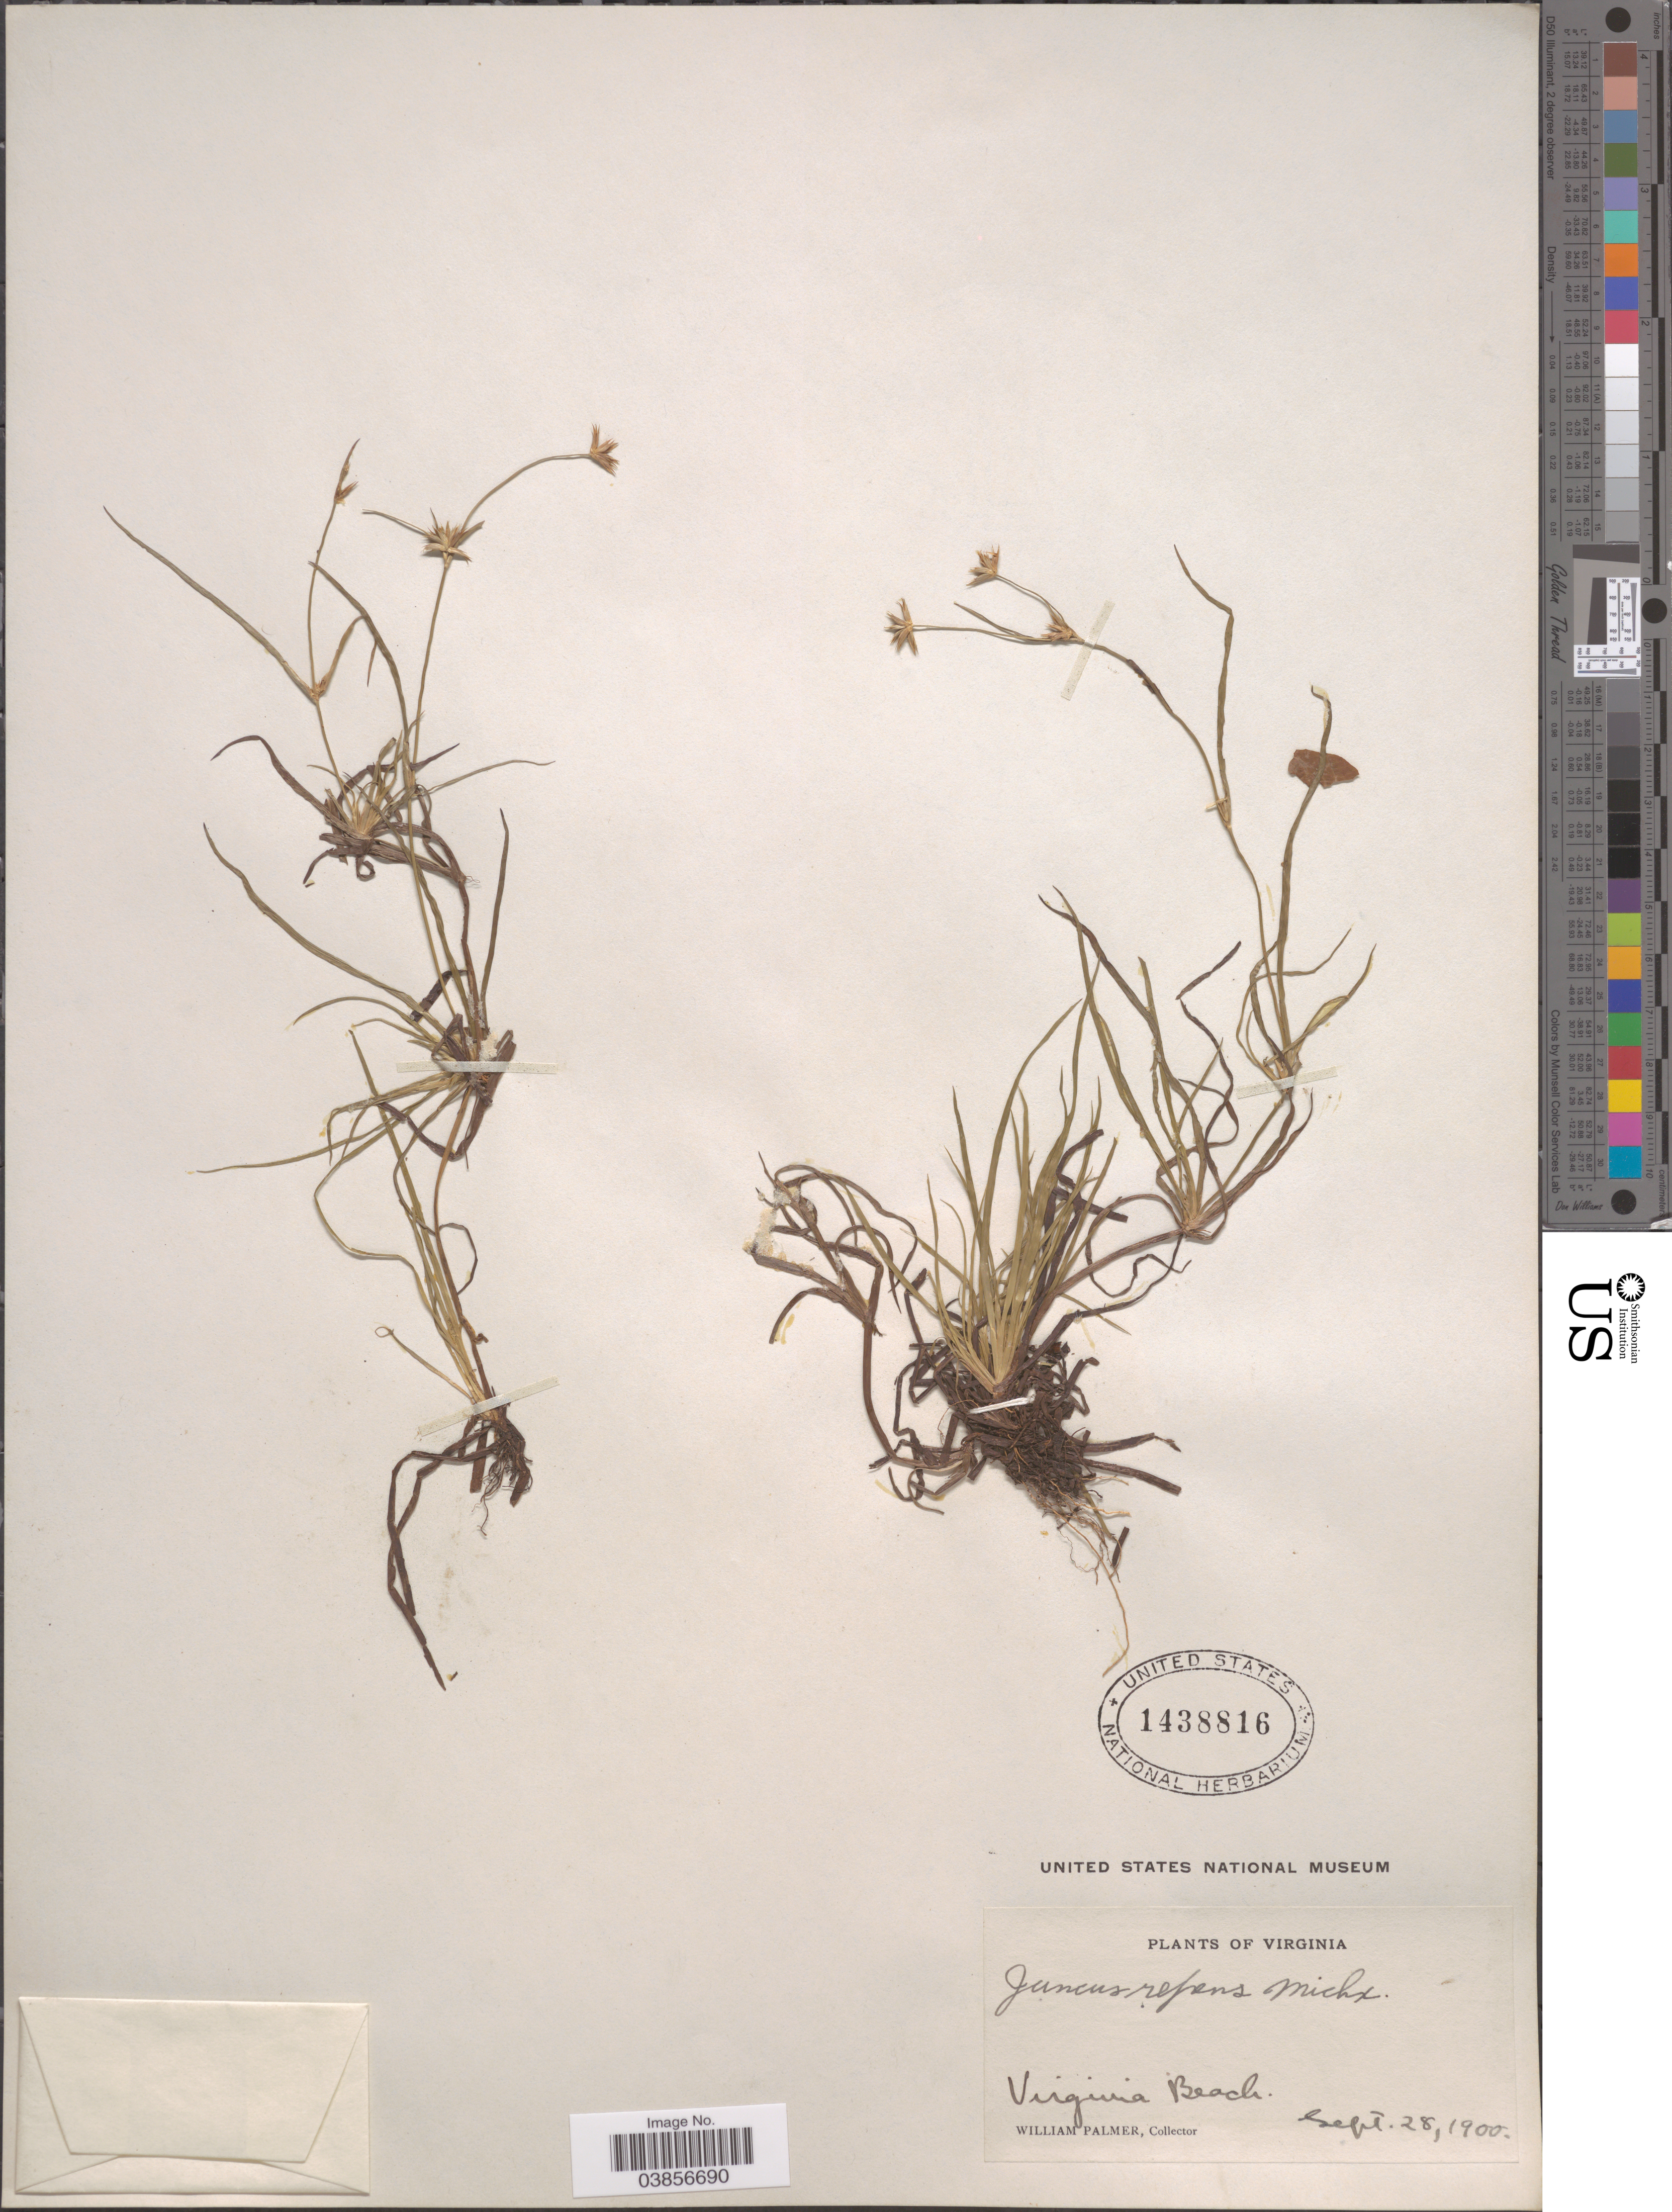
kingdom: Plantae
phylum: Tracheophyta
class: Liliopsida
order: Poales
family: Juncaceae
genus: Juncus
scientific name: Juncus repens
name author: Michx.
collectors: W. Palmer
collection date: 1900-09-28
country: United States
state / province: Virginia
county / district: City of Virginia Beach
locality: Virginia Beach.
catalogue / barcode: US 1438816